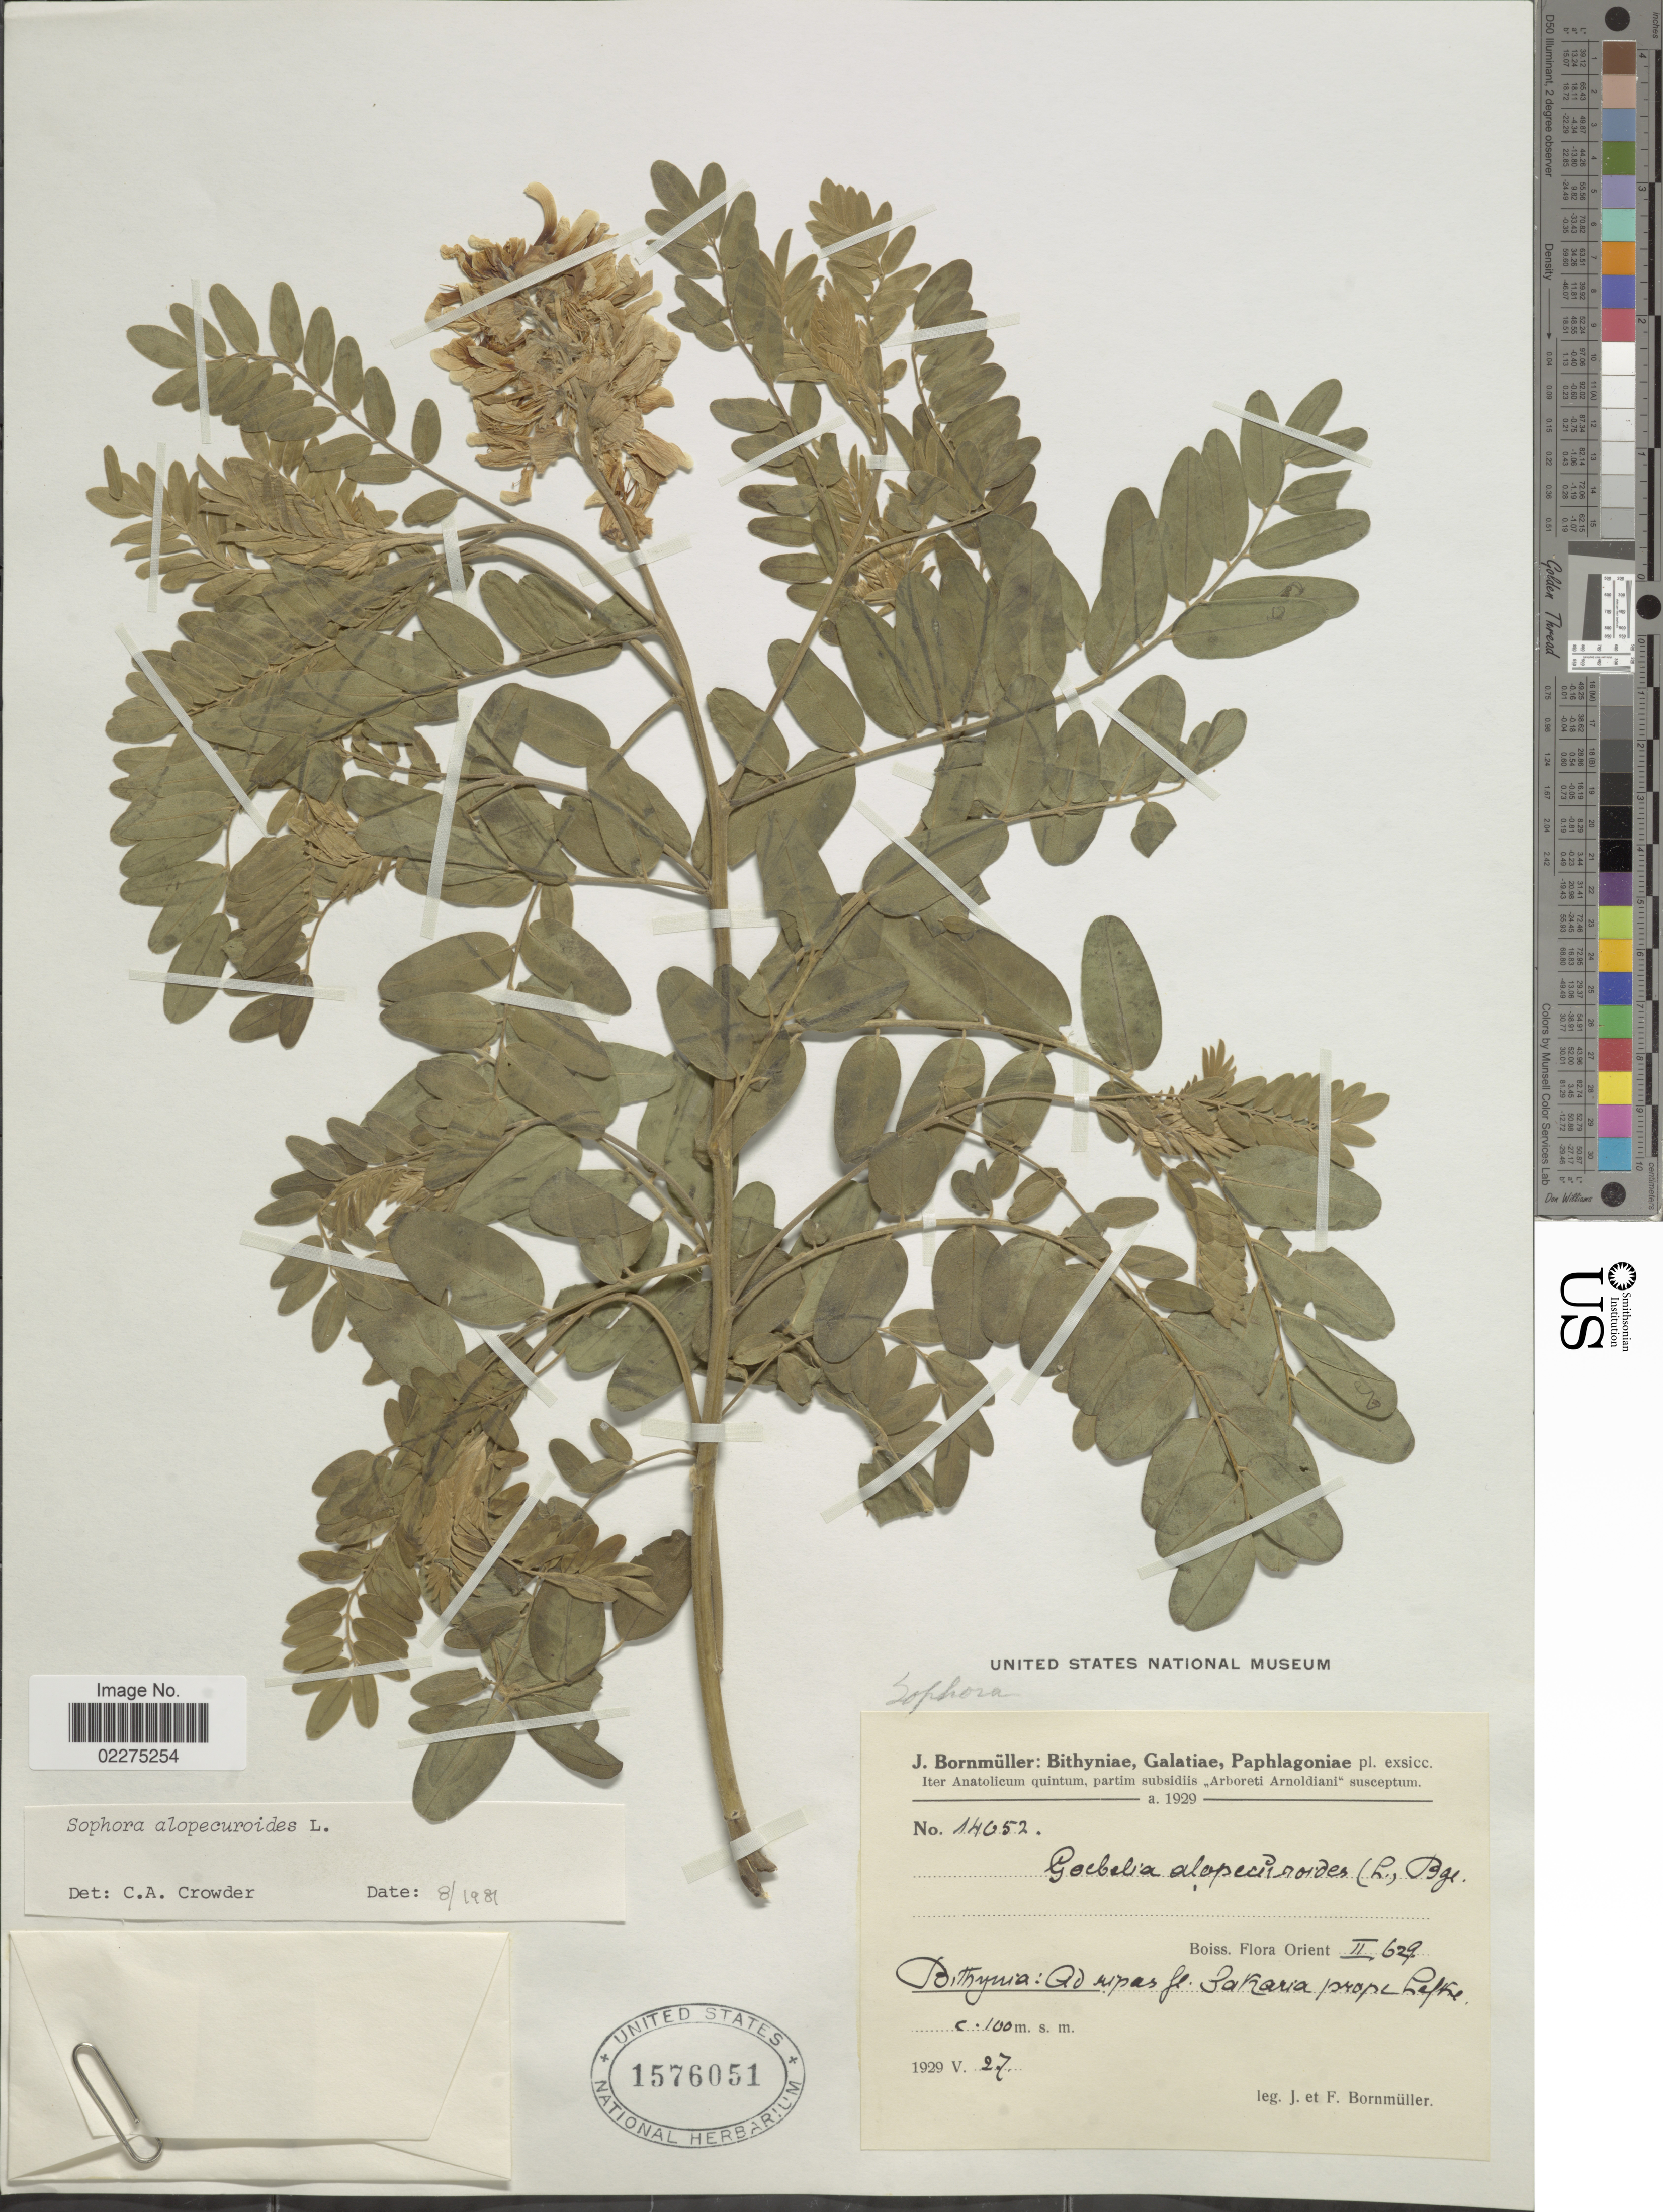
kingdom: Plantae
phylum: Tracheophyta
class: Magnoliopsida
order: Fabales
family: Fabaceae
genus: Sophora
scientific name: Sophora alopecuroides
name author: L.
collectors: J. Bornmüller & F. Bornmüller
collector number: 14052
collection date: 1929-05-27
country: Turkey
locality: Bithynia: Sakaria prope Lefthe [interpreted] Boiss. Flora Orient II 629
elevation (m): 100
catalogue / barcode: US 1576051